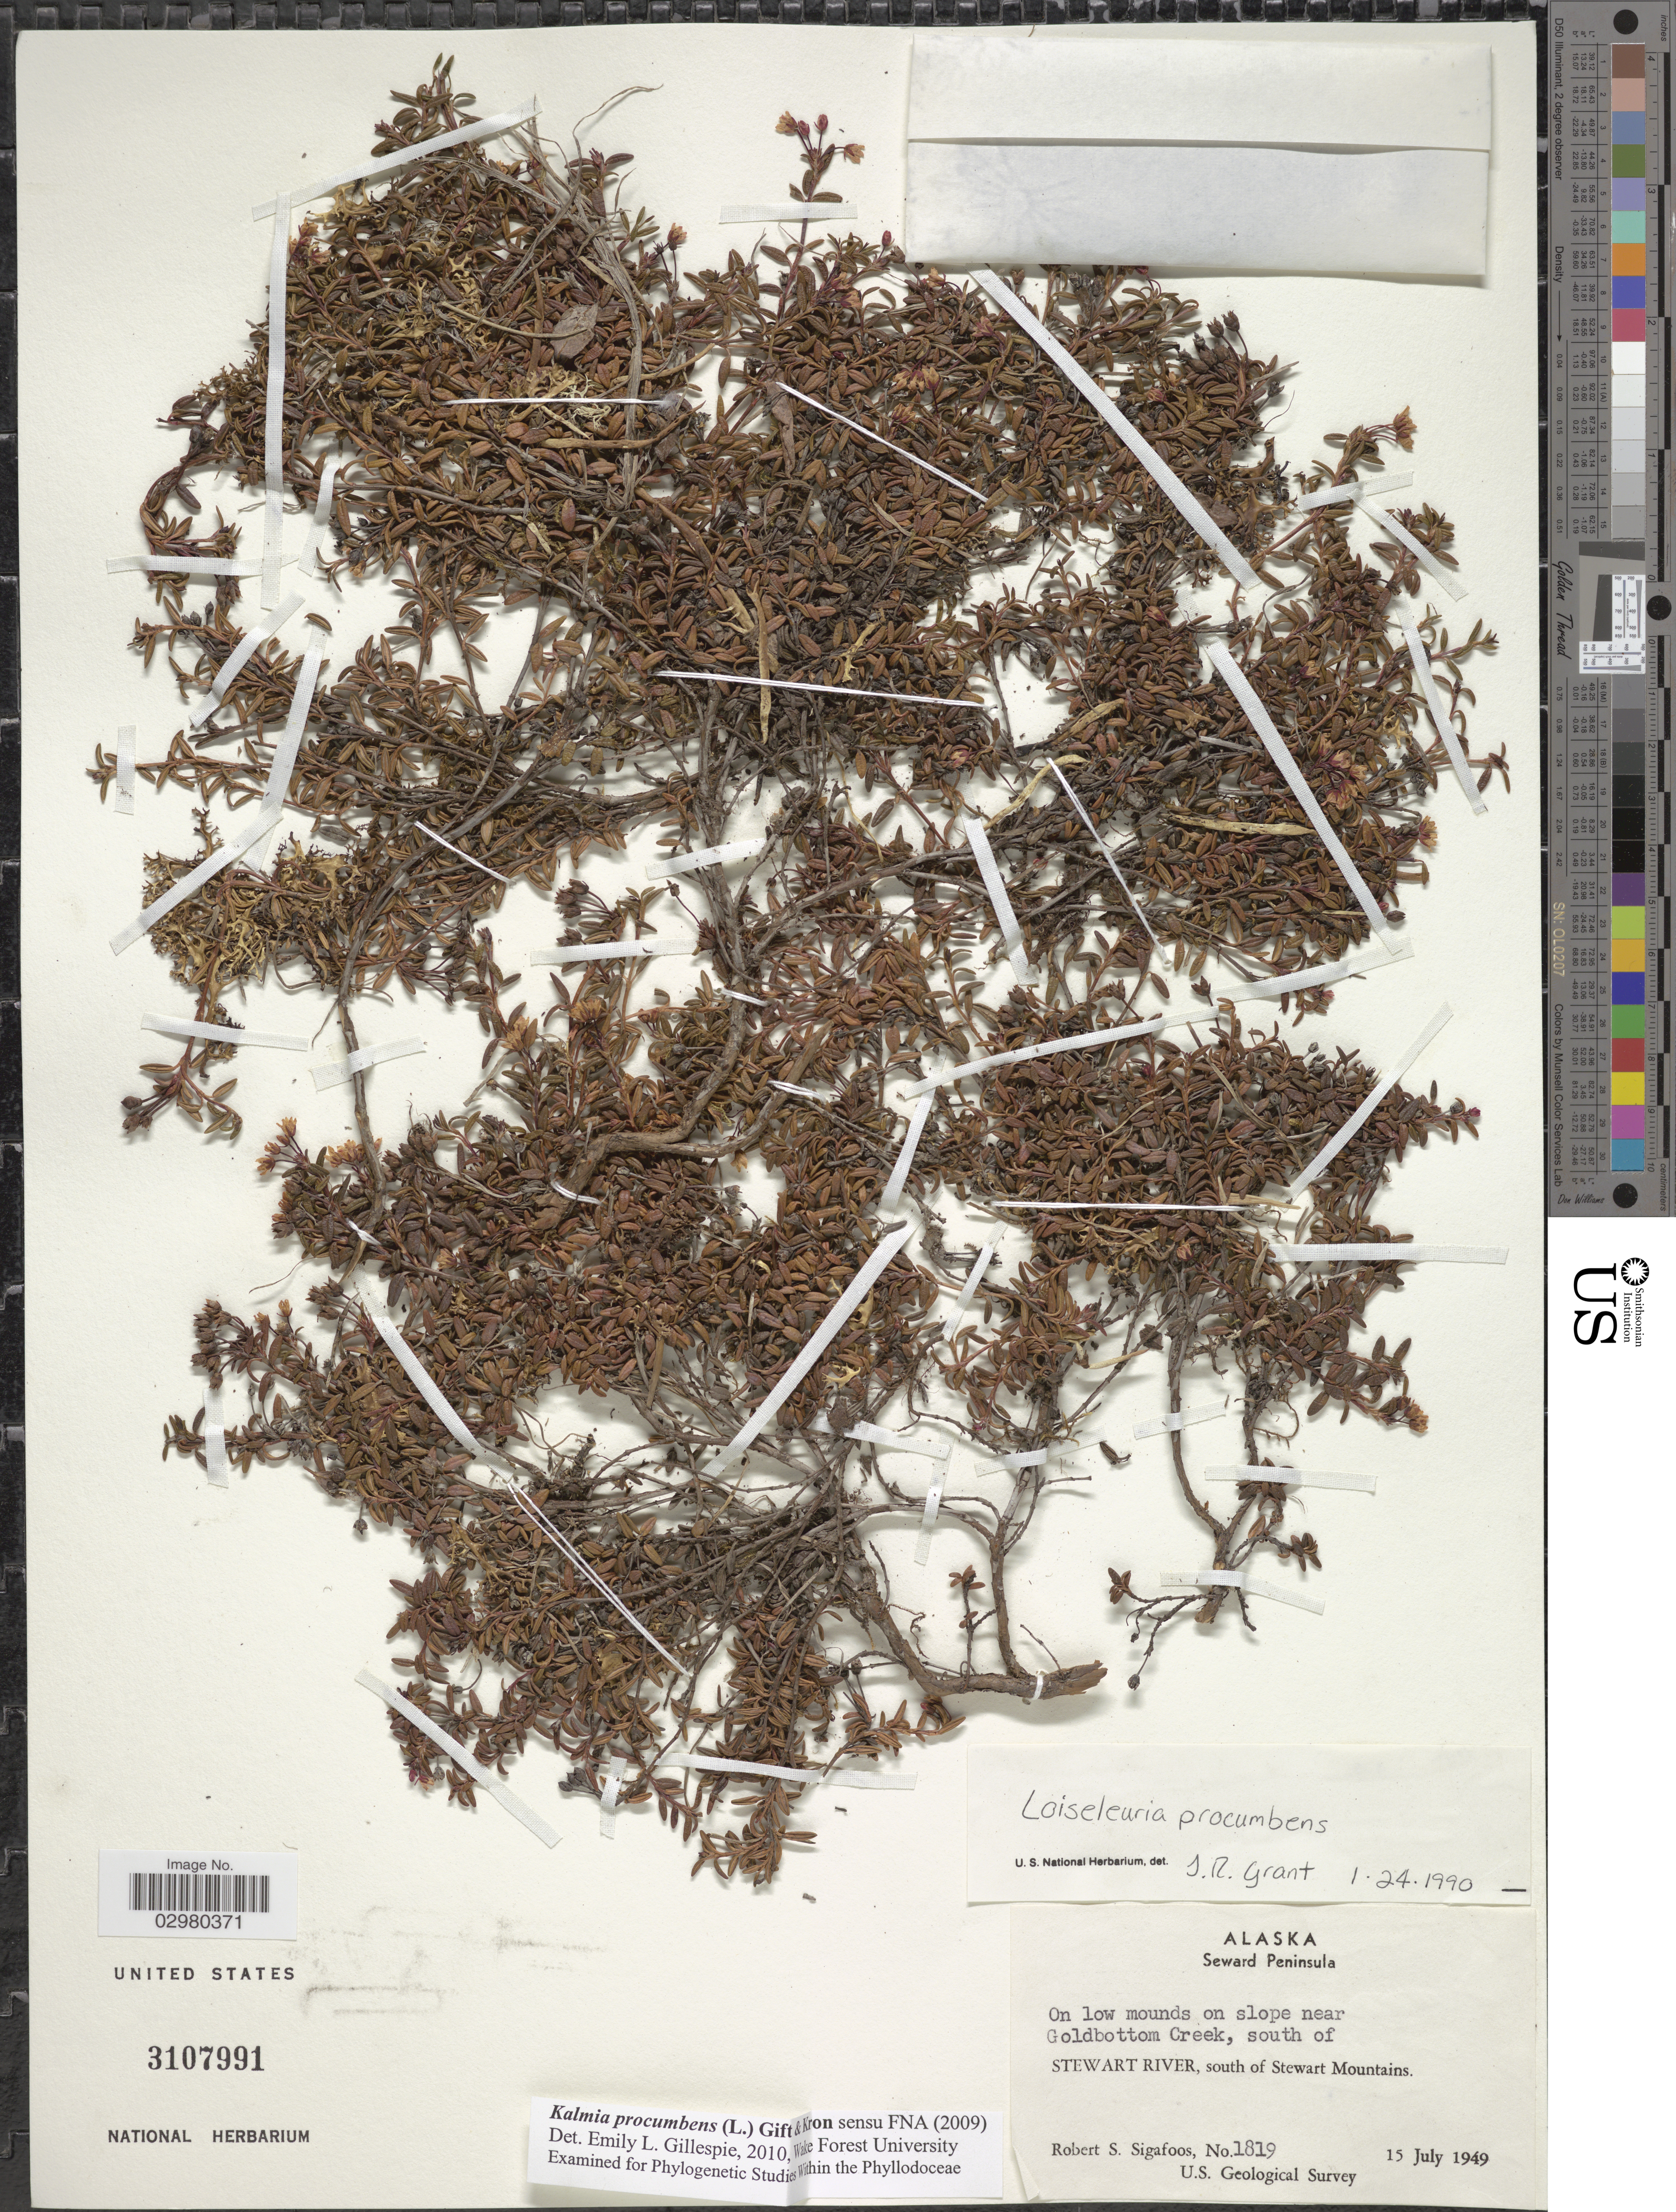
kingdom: Plantae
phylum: Tracheophyta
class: Magnoliopsida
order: Ericales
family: Ericaceae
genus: Loiseleuria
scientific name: Loiseleuria procumbens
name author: (L.) Desv.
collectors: R. Sigafoos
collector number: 1819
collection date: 1949-07-15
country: United States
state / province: Alaska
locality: Seward Peninsula. On low mounds on slope near Goldbottom Creek, south of Stewart River, south of Stewart Mountains.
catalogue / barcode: US 3107991